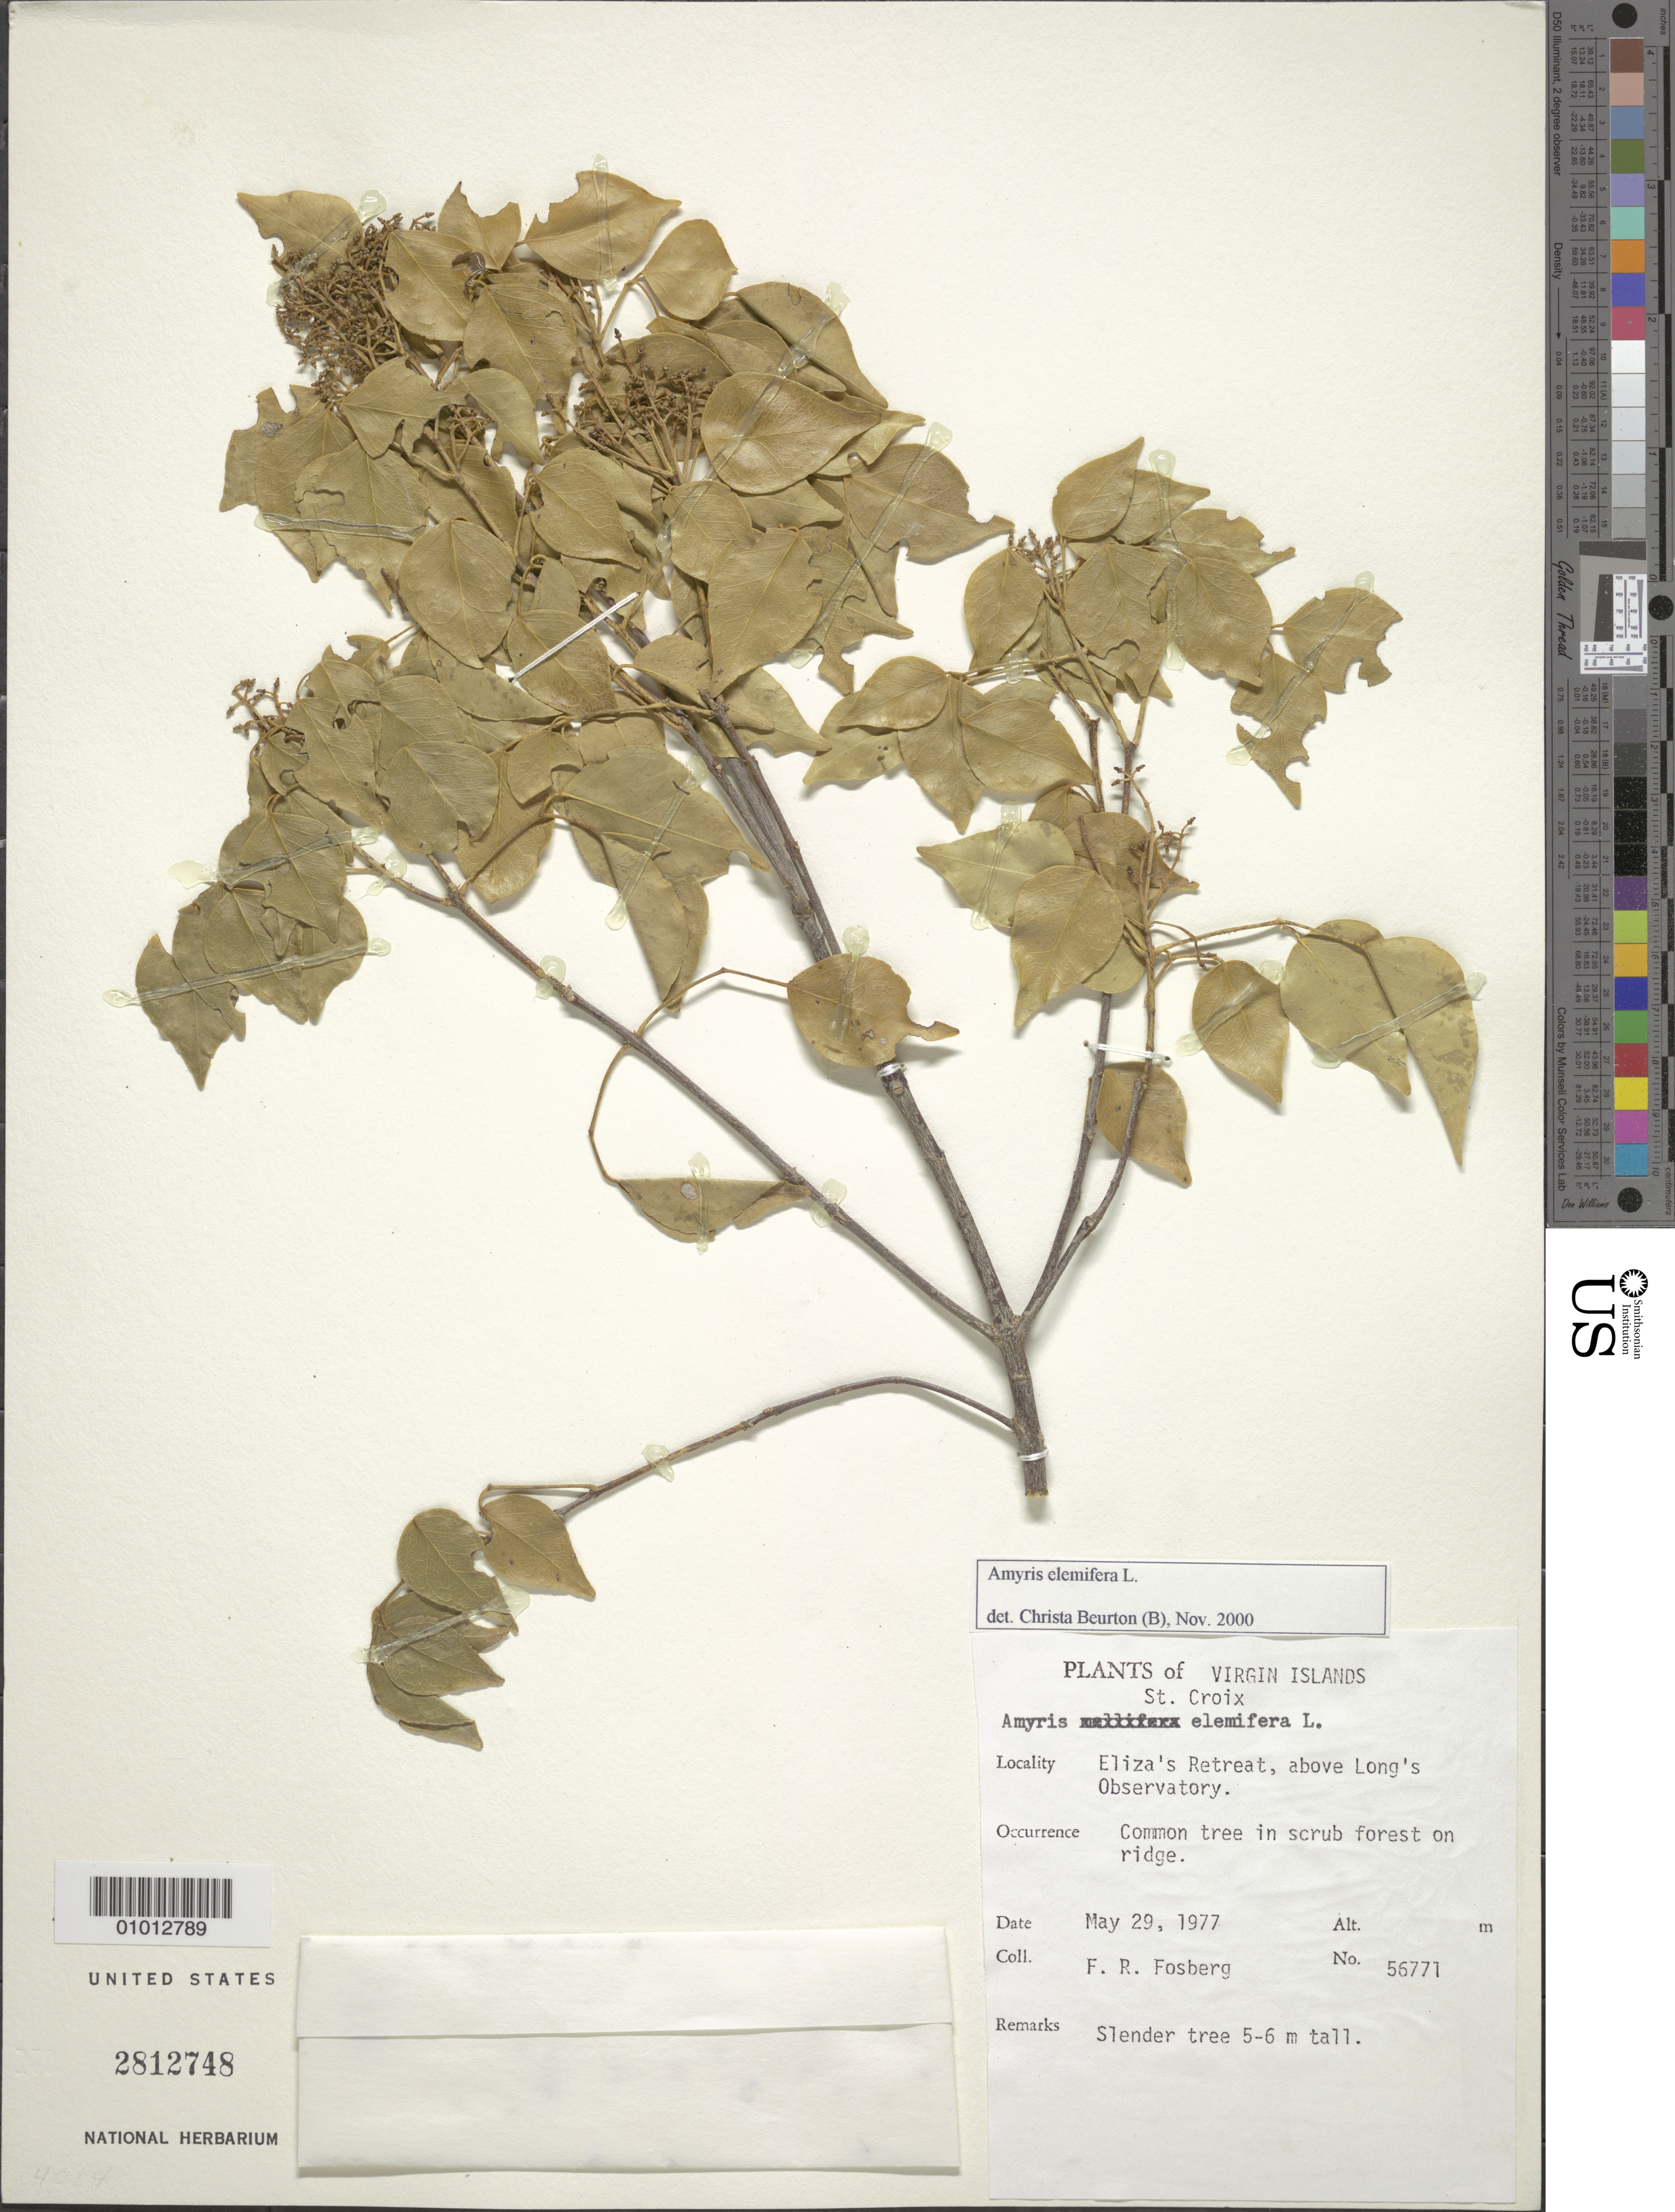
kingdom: Plantae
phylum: Tracheophyta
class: Magnoliopsida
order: Sapindales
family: Rutaceae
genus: Amyris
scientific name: Amyris elemifera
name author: L.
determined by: Beurton, C.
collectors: F. R. Fosberg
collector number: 56771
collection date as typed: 29 May 1977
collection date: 1977-05-29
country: U.S. Virgin Islands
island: St. Croix I.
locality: Eliza's Retreat, above Long's Observatory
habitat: Common tree in scrub forest on ridge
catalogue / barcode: US 2812748